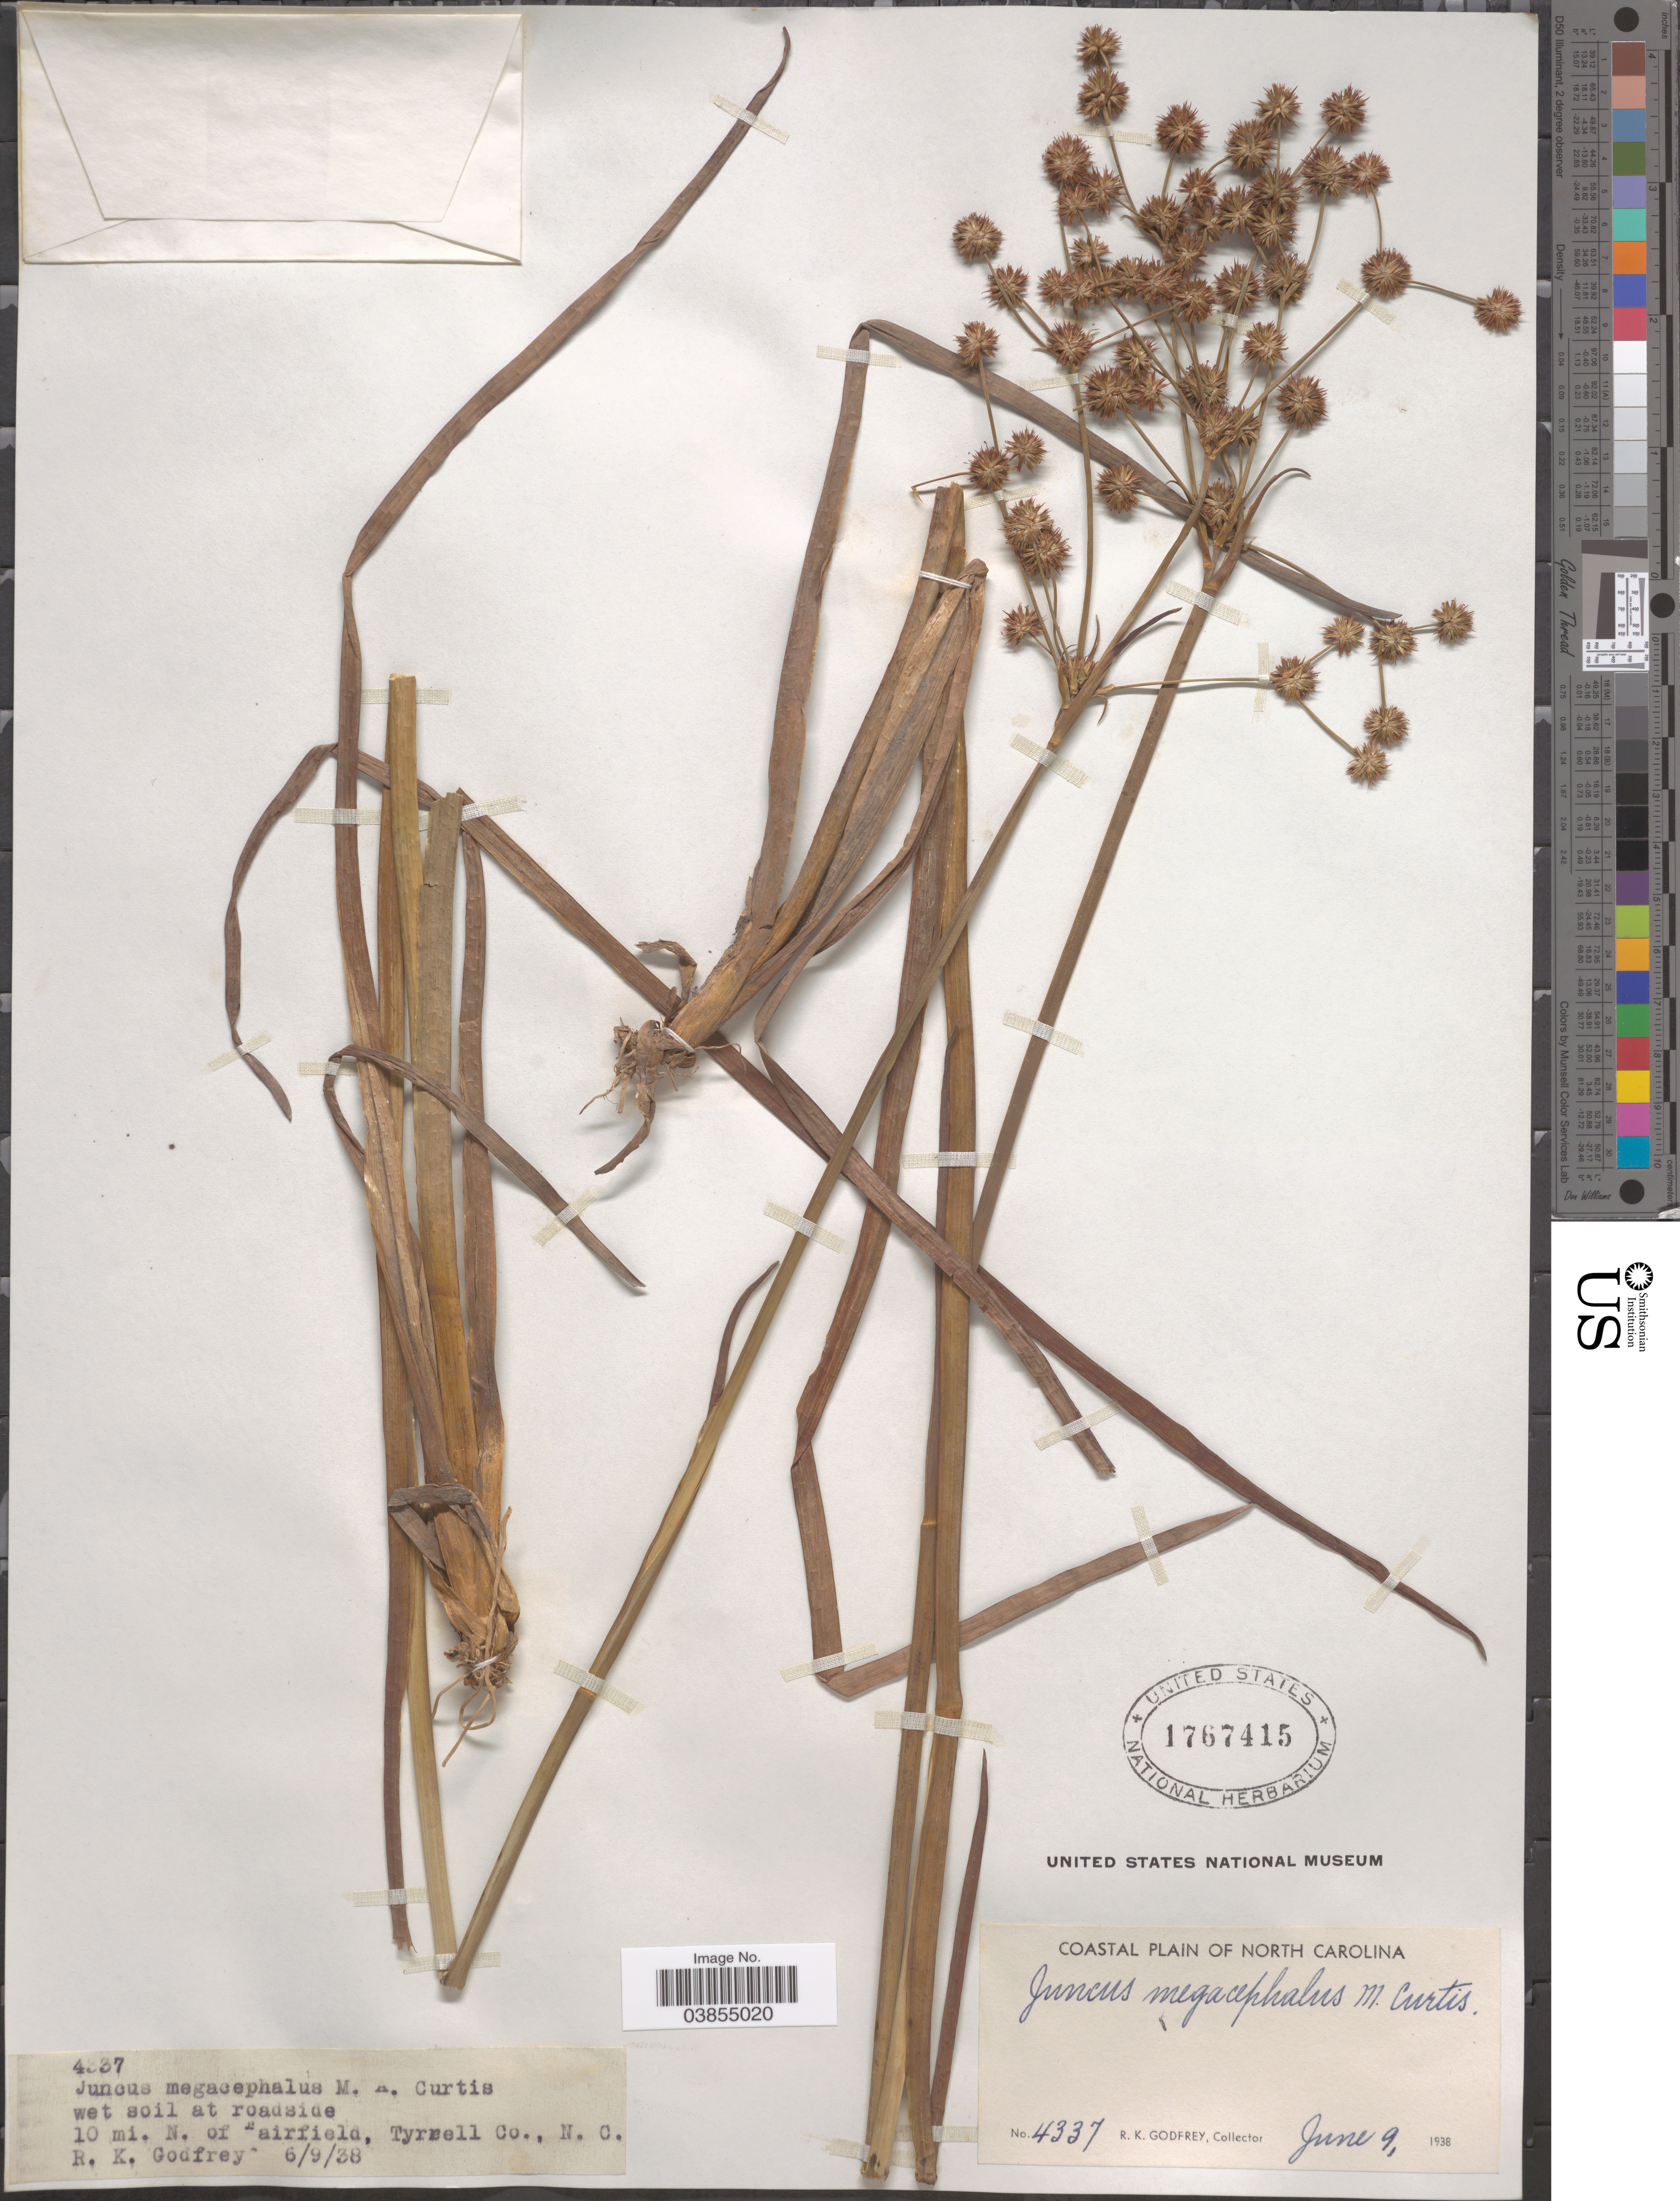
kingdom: Plantae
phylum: Tracheophyta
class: Liliopsida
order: Poales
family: Juncaceae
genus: Juncus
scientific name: Juncus megacephalus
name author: M.A. Curtis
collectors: R. K. Godfrey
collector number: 4337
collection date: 1938-06-09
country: United States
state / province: North Carolina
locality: Coastal Plain of North Carolina. Wet soil at roadside 10 mi. N. of airfield, Tyrrell Co.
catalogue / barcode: US 1767415